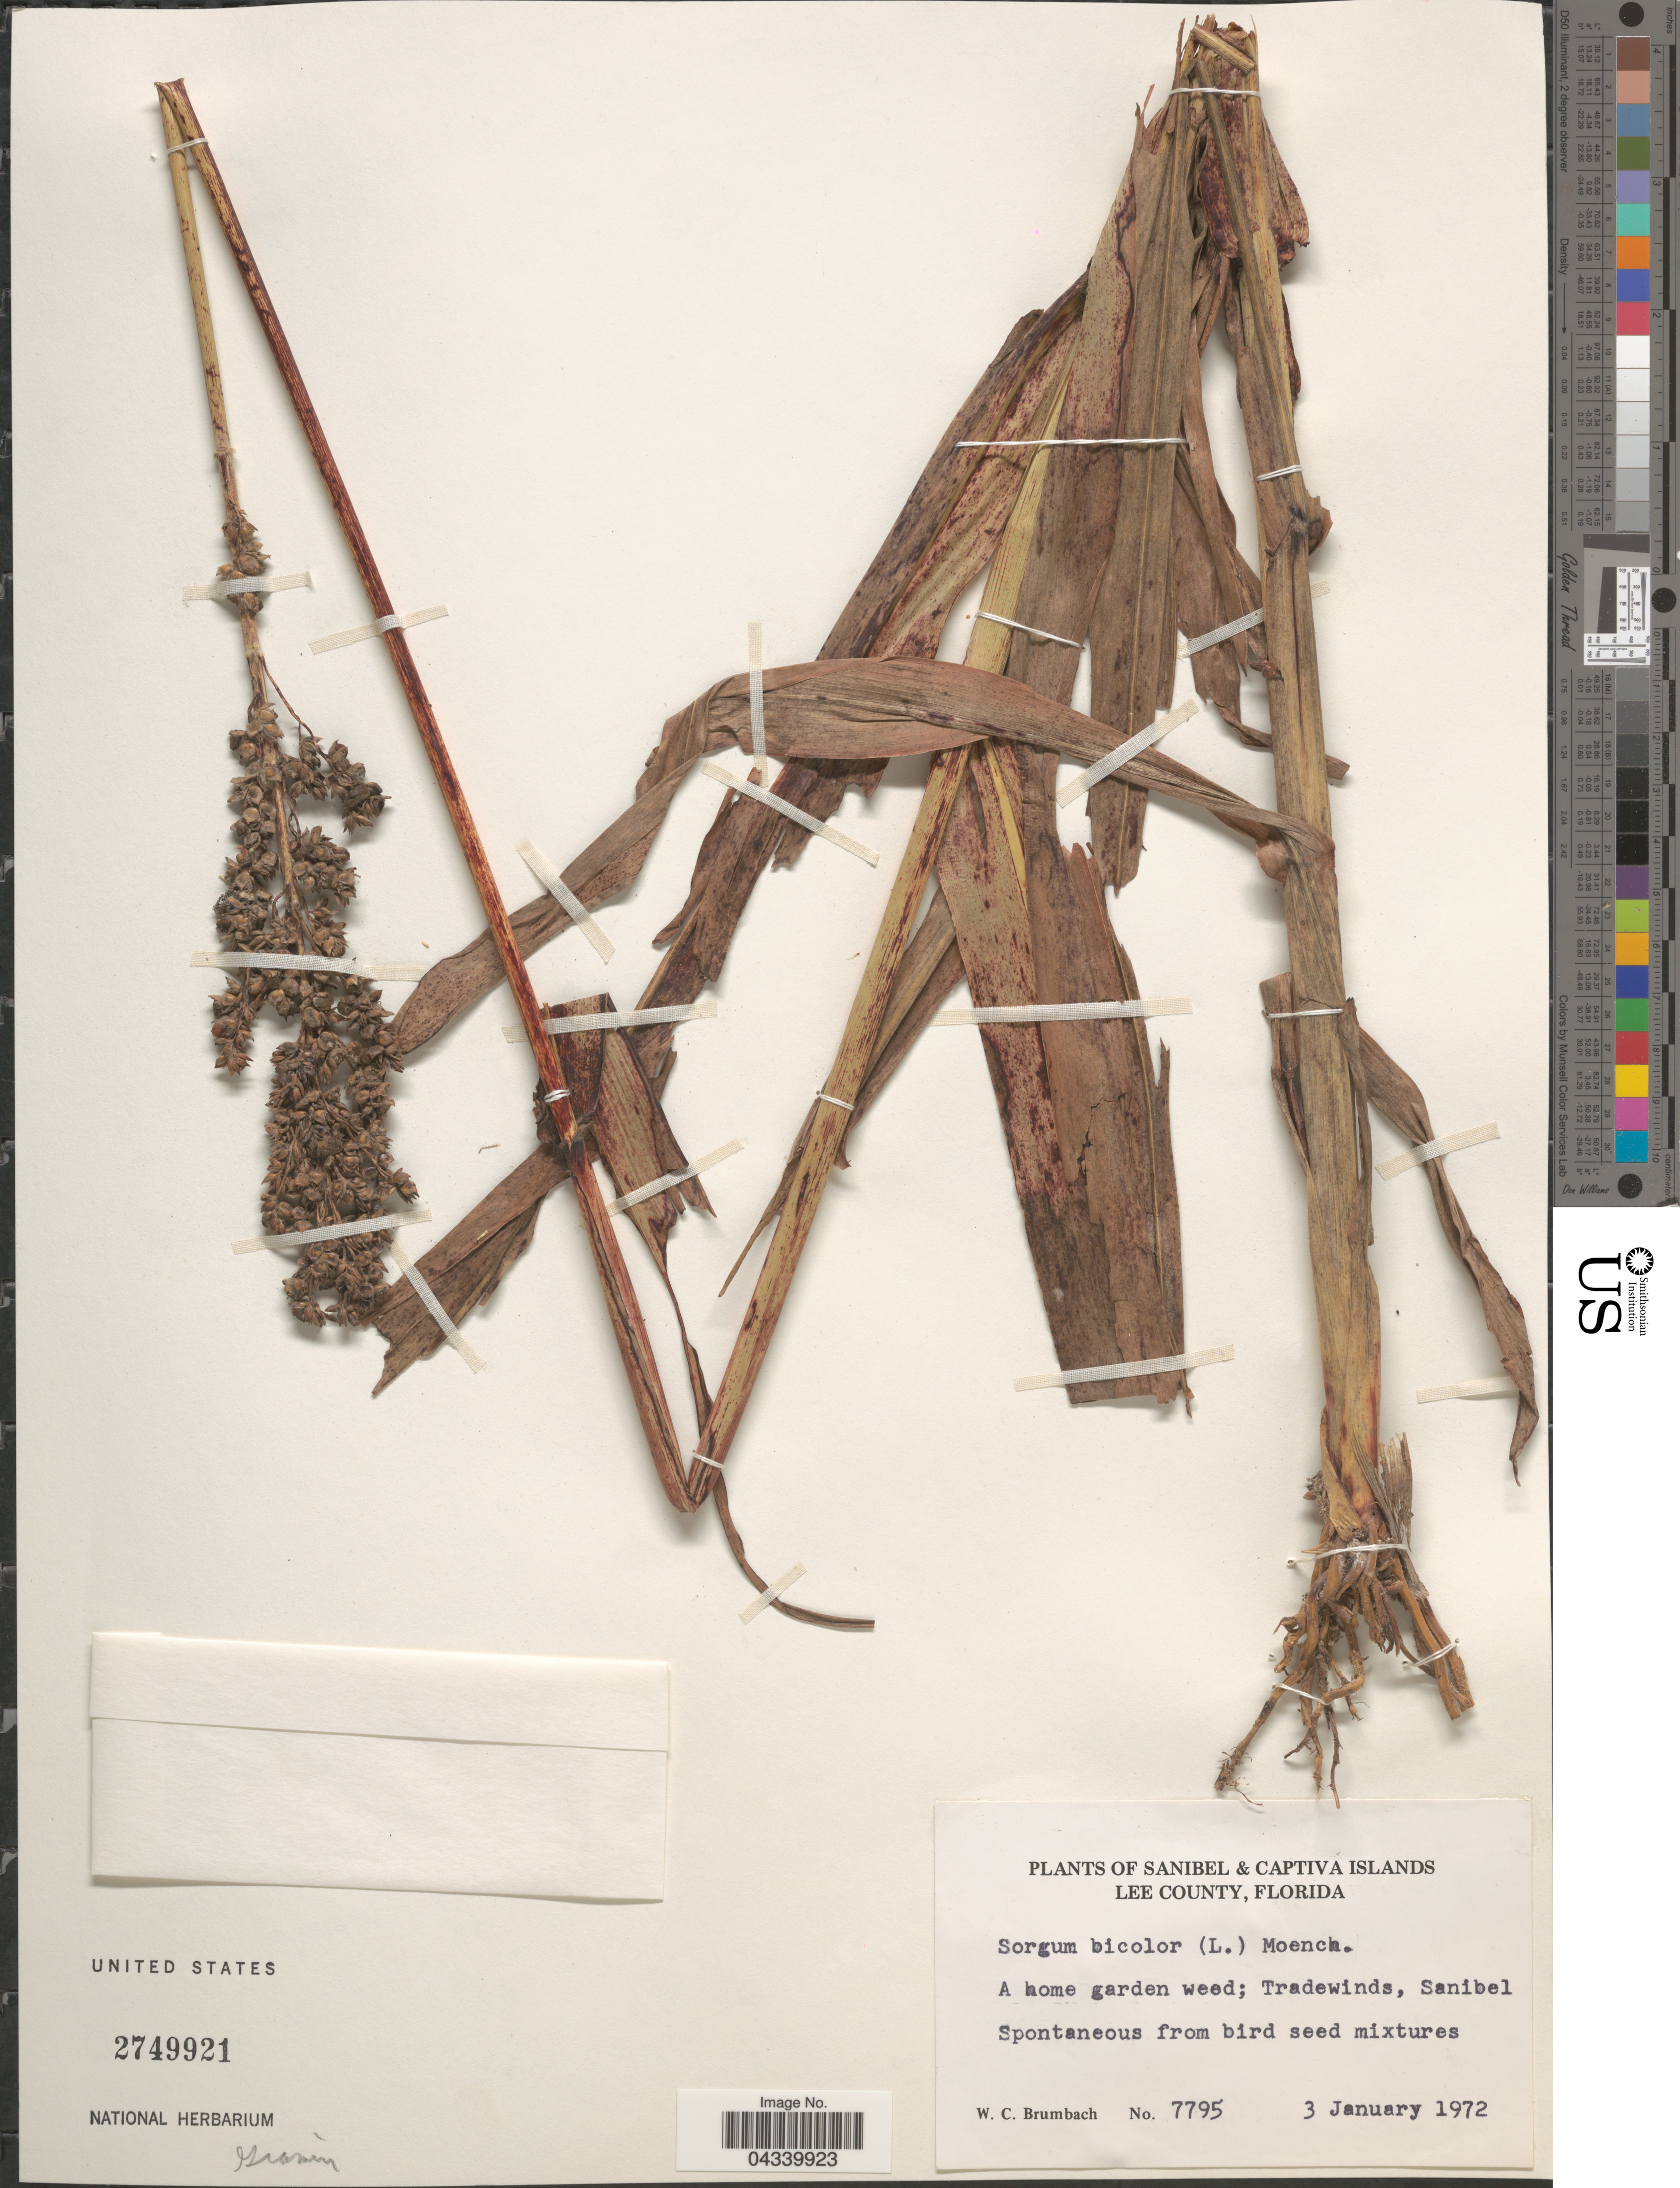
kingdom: Plantae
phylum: Tracheophyta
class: Liliopsida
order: Poales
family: Poaceae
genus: Sorghum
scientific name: Sorghum bicolor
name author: (L.) Moench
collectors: W. C. Brumbach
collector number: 7795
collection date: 1972-01-03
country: United States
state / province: Florida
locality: Sanibel & Captiva Islands. Lee County. A home garden weed; Tradewinds, Sanibel Spontaneous from bird seed mixtures.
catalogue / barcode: US 2749921